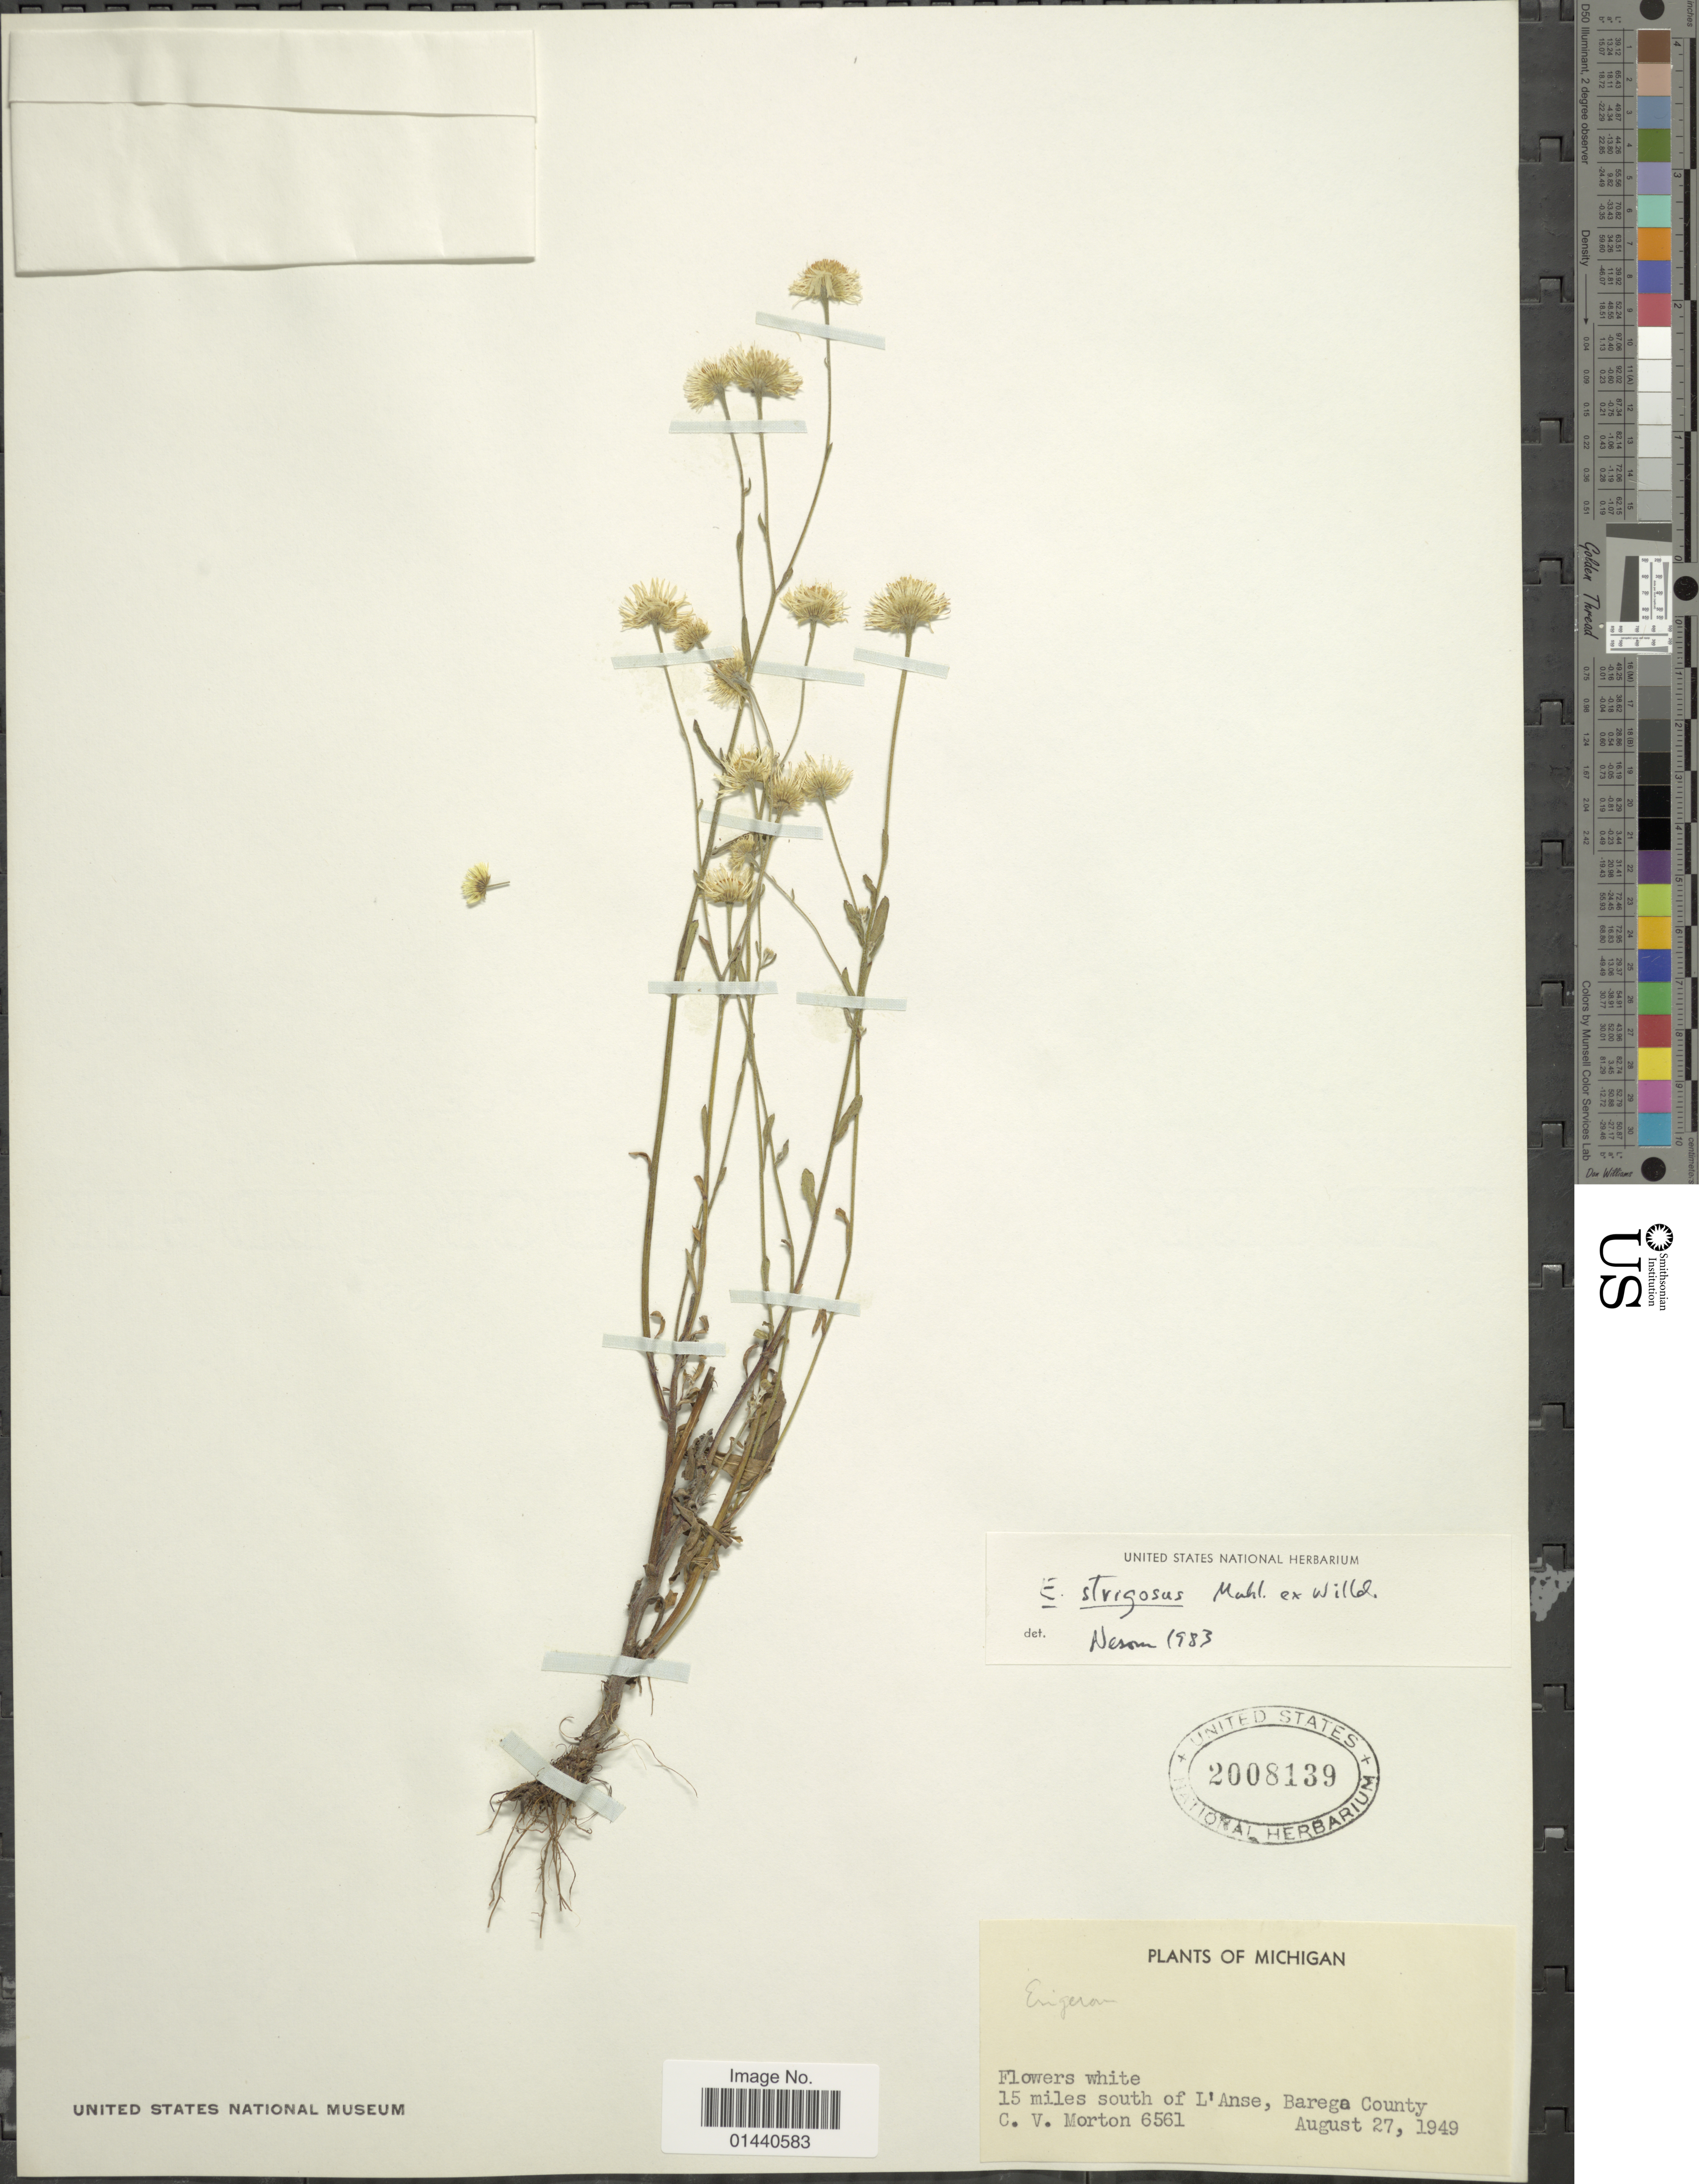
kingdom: Plantae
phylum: Tracheophyta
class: Magnoliopsida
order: Asterales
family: Asteraceae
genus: Erigeron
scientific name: Erigeron strigosus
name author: Muhl. ex Willd.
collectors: C. V. Morton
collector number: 6561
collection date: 1949-08-27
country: United States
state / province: Michigan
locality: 15 miles south of L'Anse, Barega County.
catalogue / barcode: US 2008139